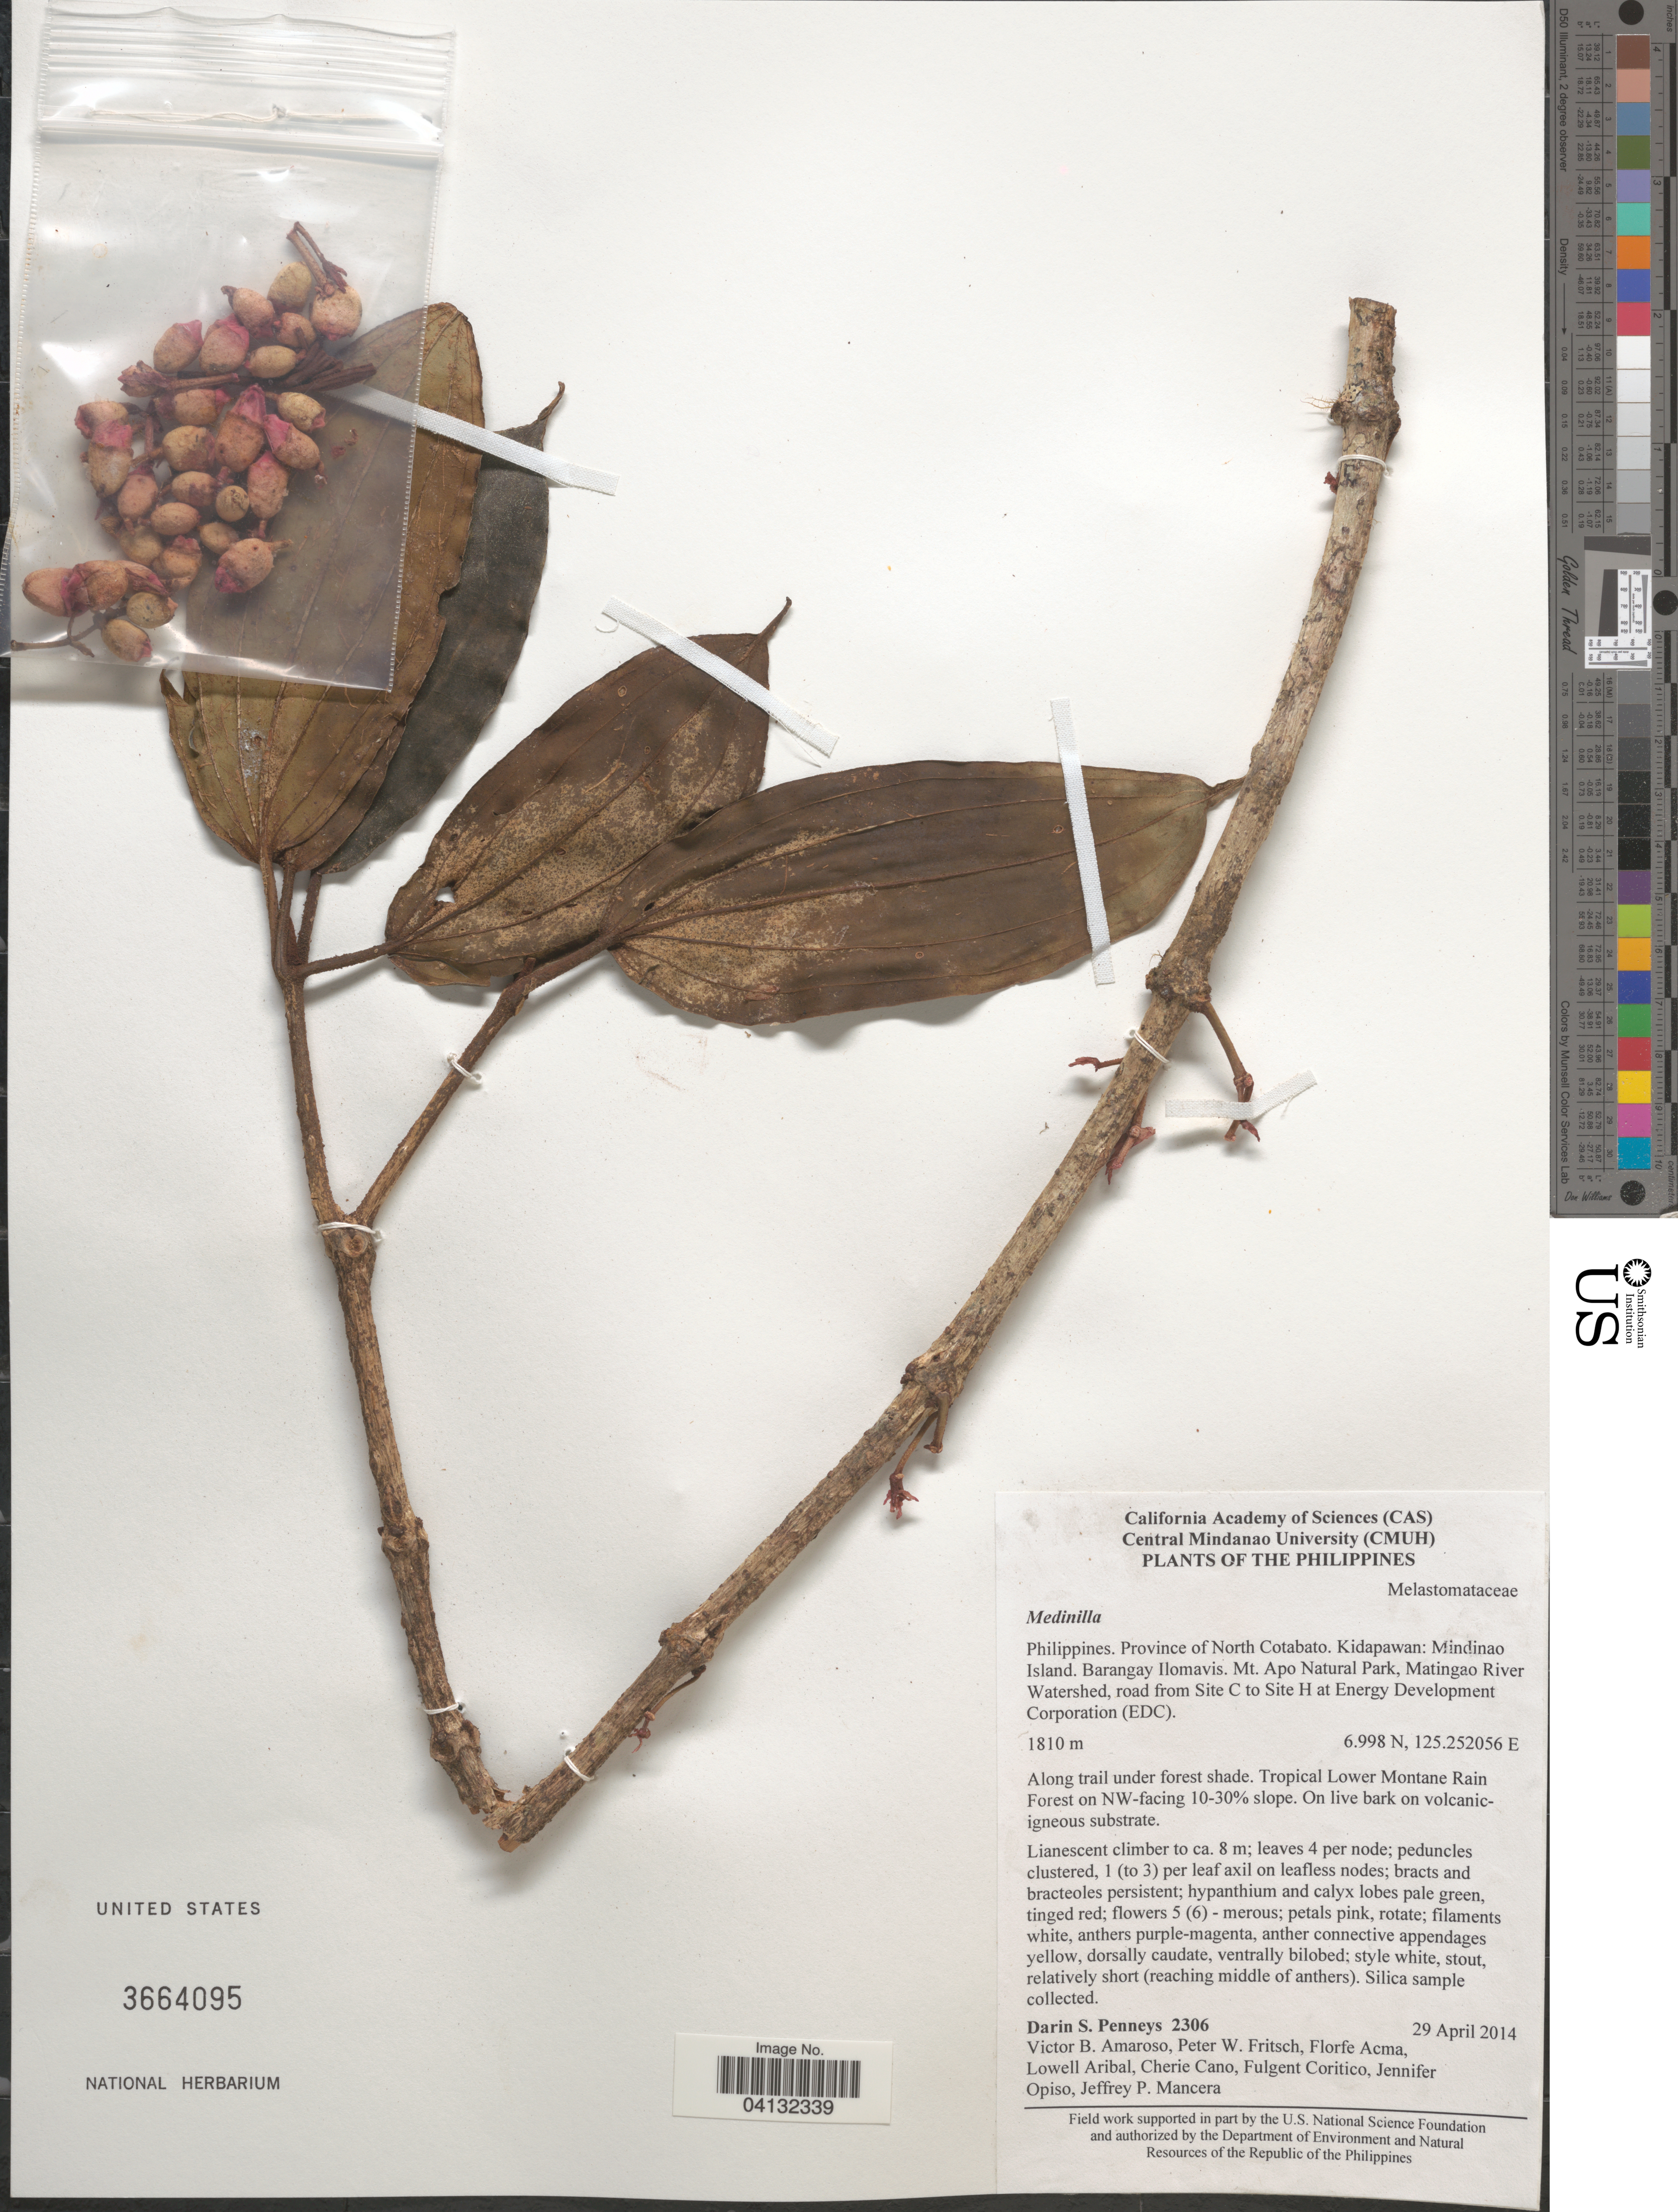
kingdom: Plantae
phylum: Tracheophyta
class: Magnoliopsida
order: Myrtales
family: Melastomataceae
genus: Medinilla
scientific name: Medinilla sp.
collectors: D. S. Penneys, V. Amoroso, P. W. Fritsch, F. Acma & et al.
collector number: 2306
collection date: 2014-04-29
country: Philippines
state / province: Soccsksargen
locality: Province of North Cotabato. Kidapawan: Mindinao Island. Barangay Ilomavis. Mt. Apo Natural Park, Matingao River Watershed, road from Site C to Site H at Energy Development Corporation (EDC). Tropical Lower Montane Rain Forest on NW-facing 10-30% slope.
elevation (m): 1810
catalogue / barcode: US 3664095